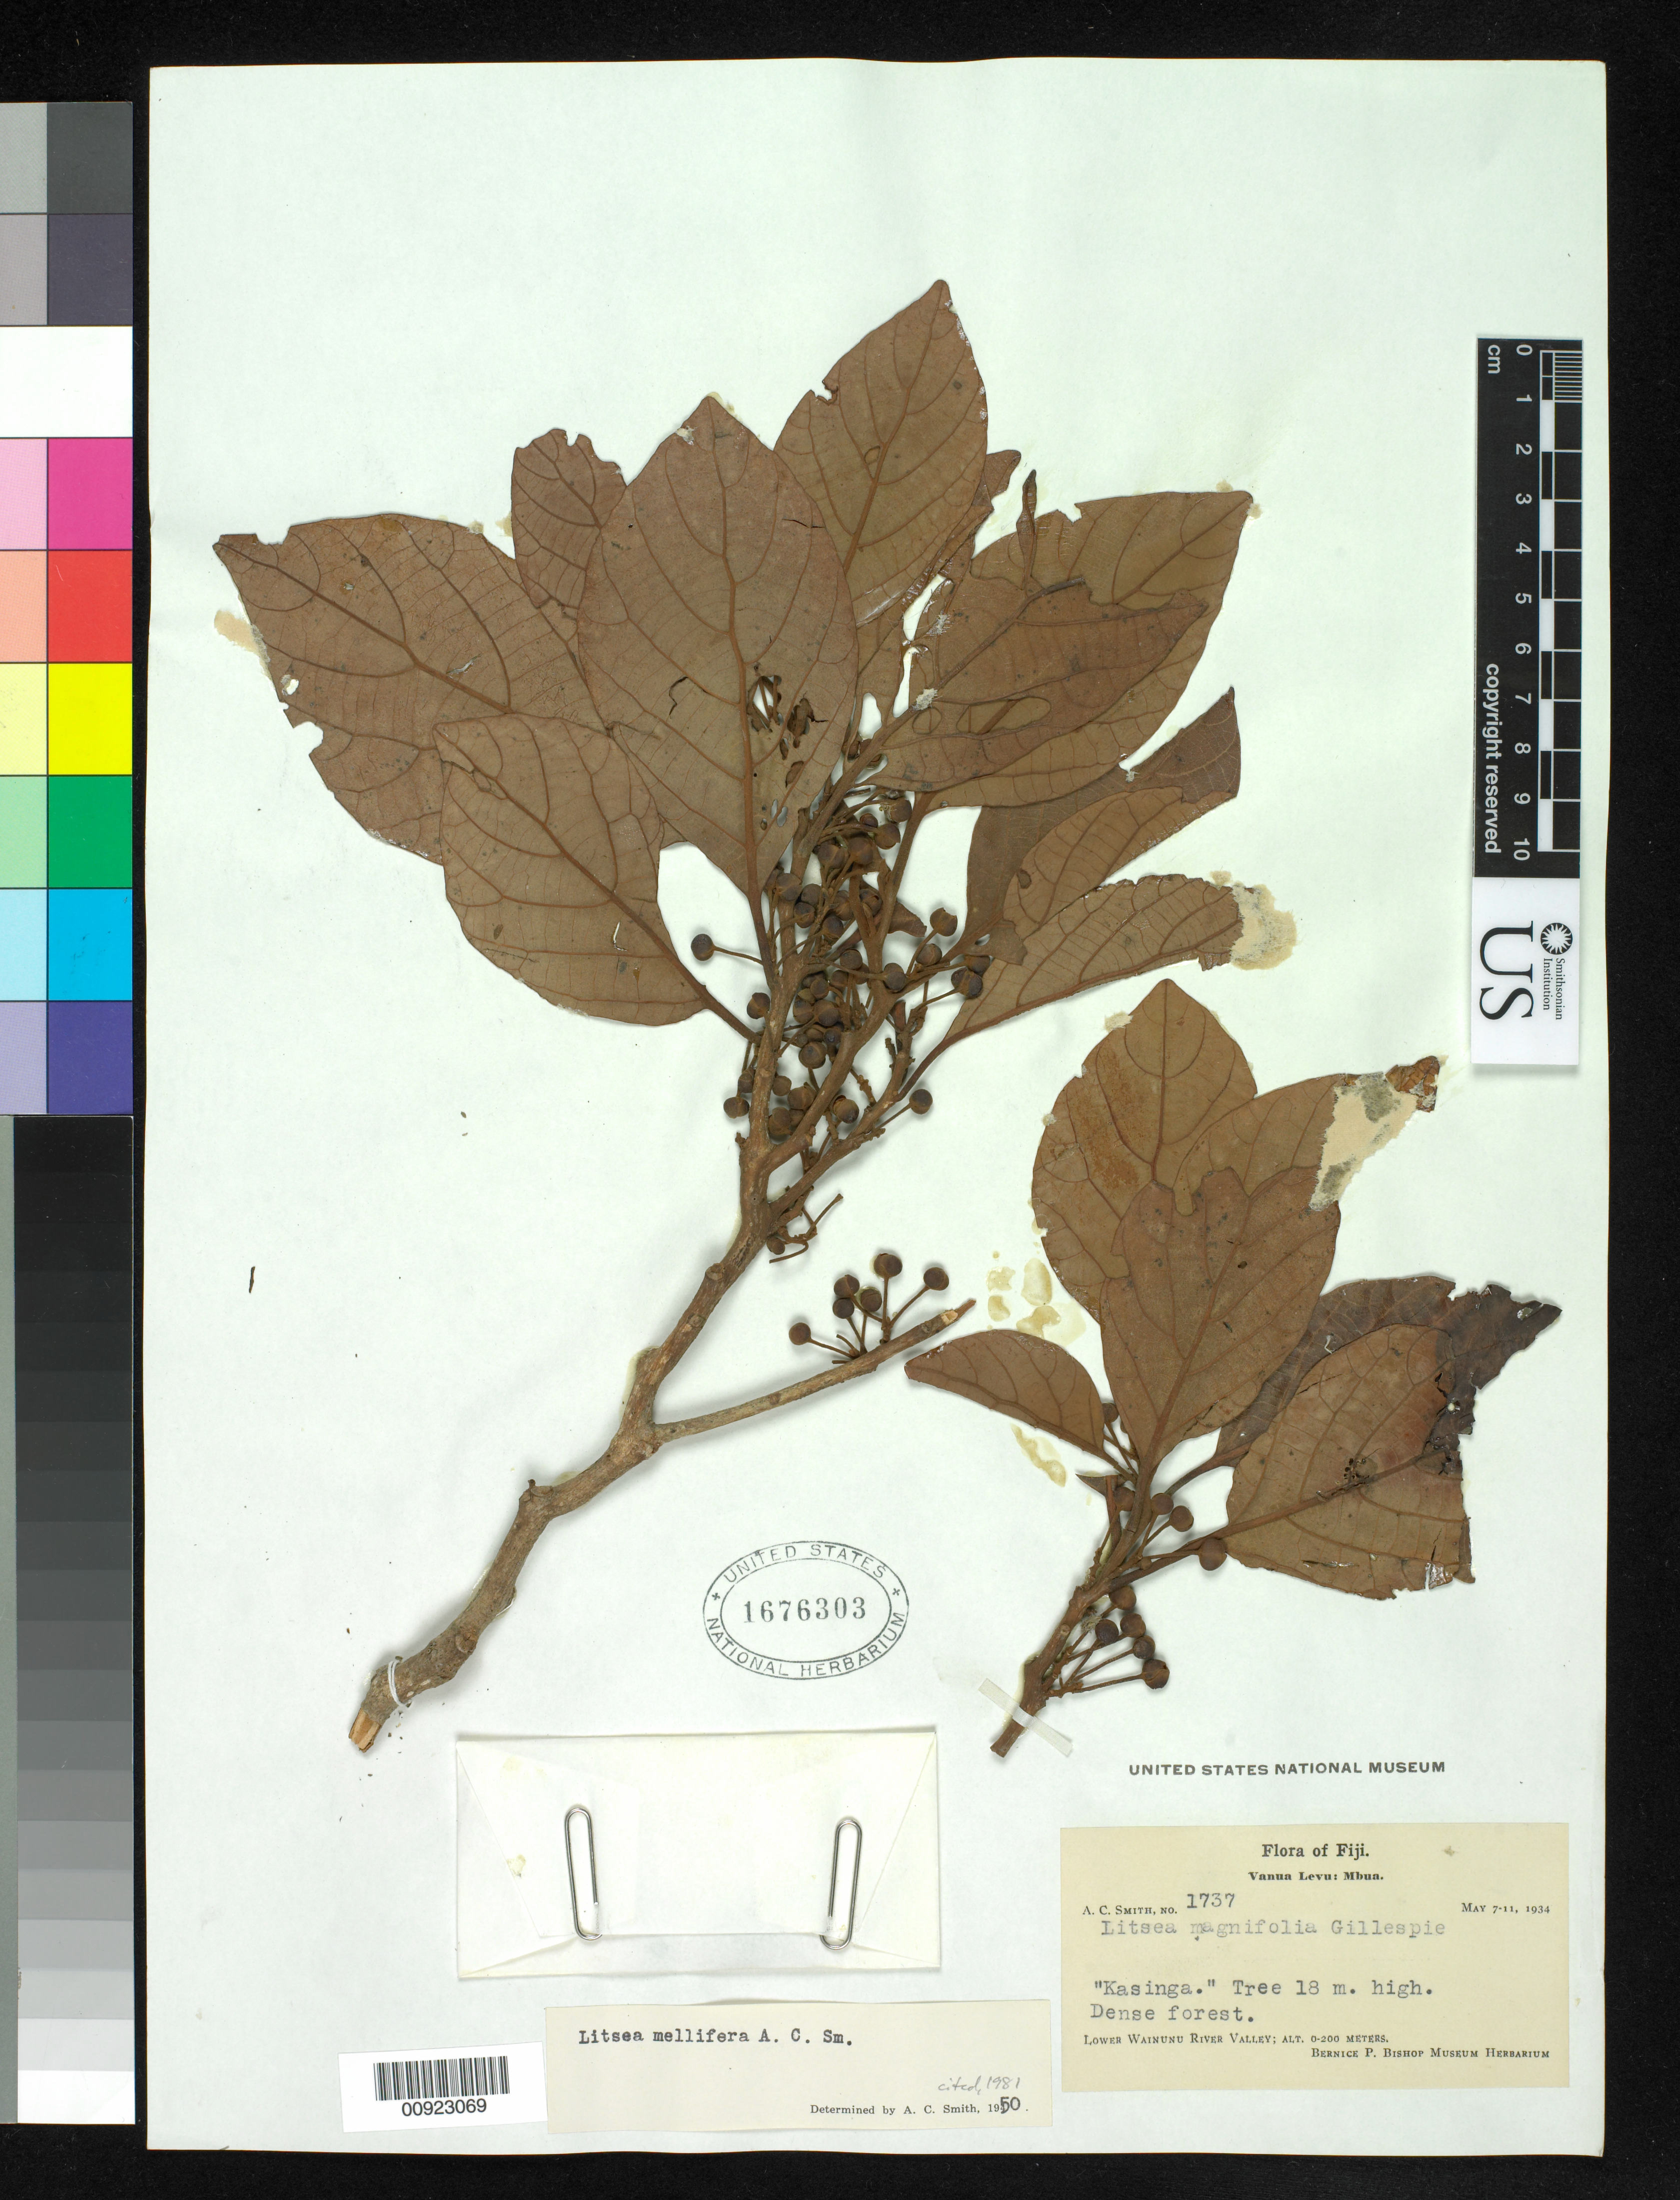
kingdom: Plantae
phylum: Tracheophyta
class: Magnoliopsida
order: Laurales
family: Lauraceae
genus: Litsea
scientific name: Litsea mellifera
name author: A.C. Sm.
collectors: C. A. Smith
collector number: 1737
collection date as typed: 07 May 1934 to 11 May 1934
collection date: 1934-05-07/1934-05-11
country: Fiji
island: Vanua Levu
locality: Lower Wainunu River Valley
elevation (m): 0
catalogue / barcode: US 1676303